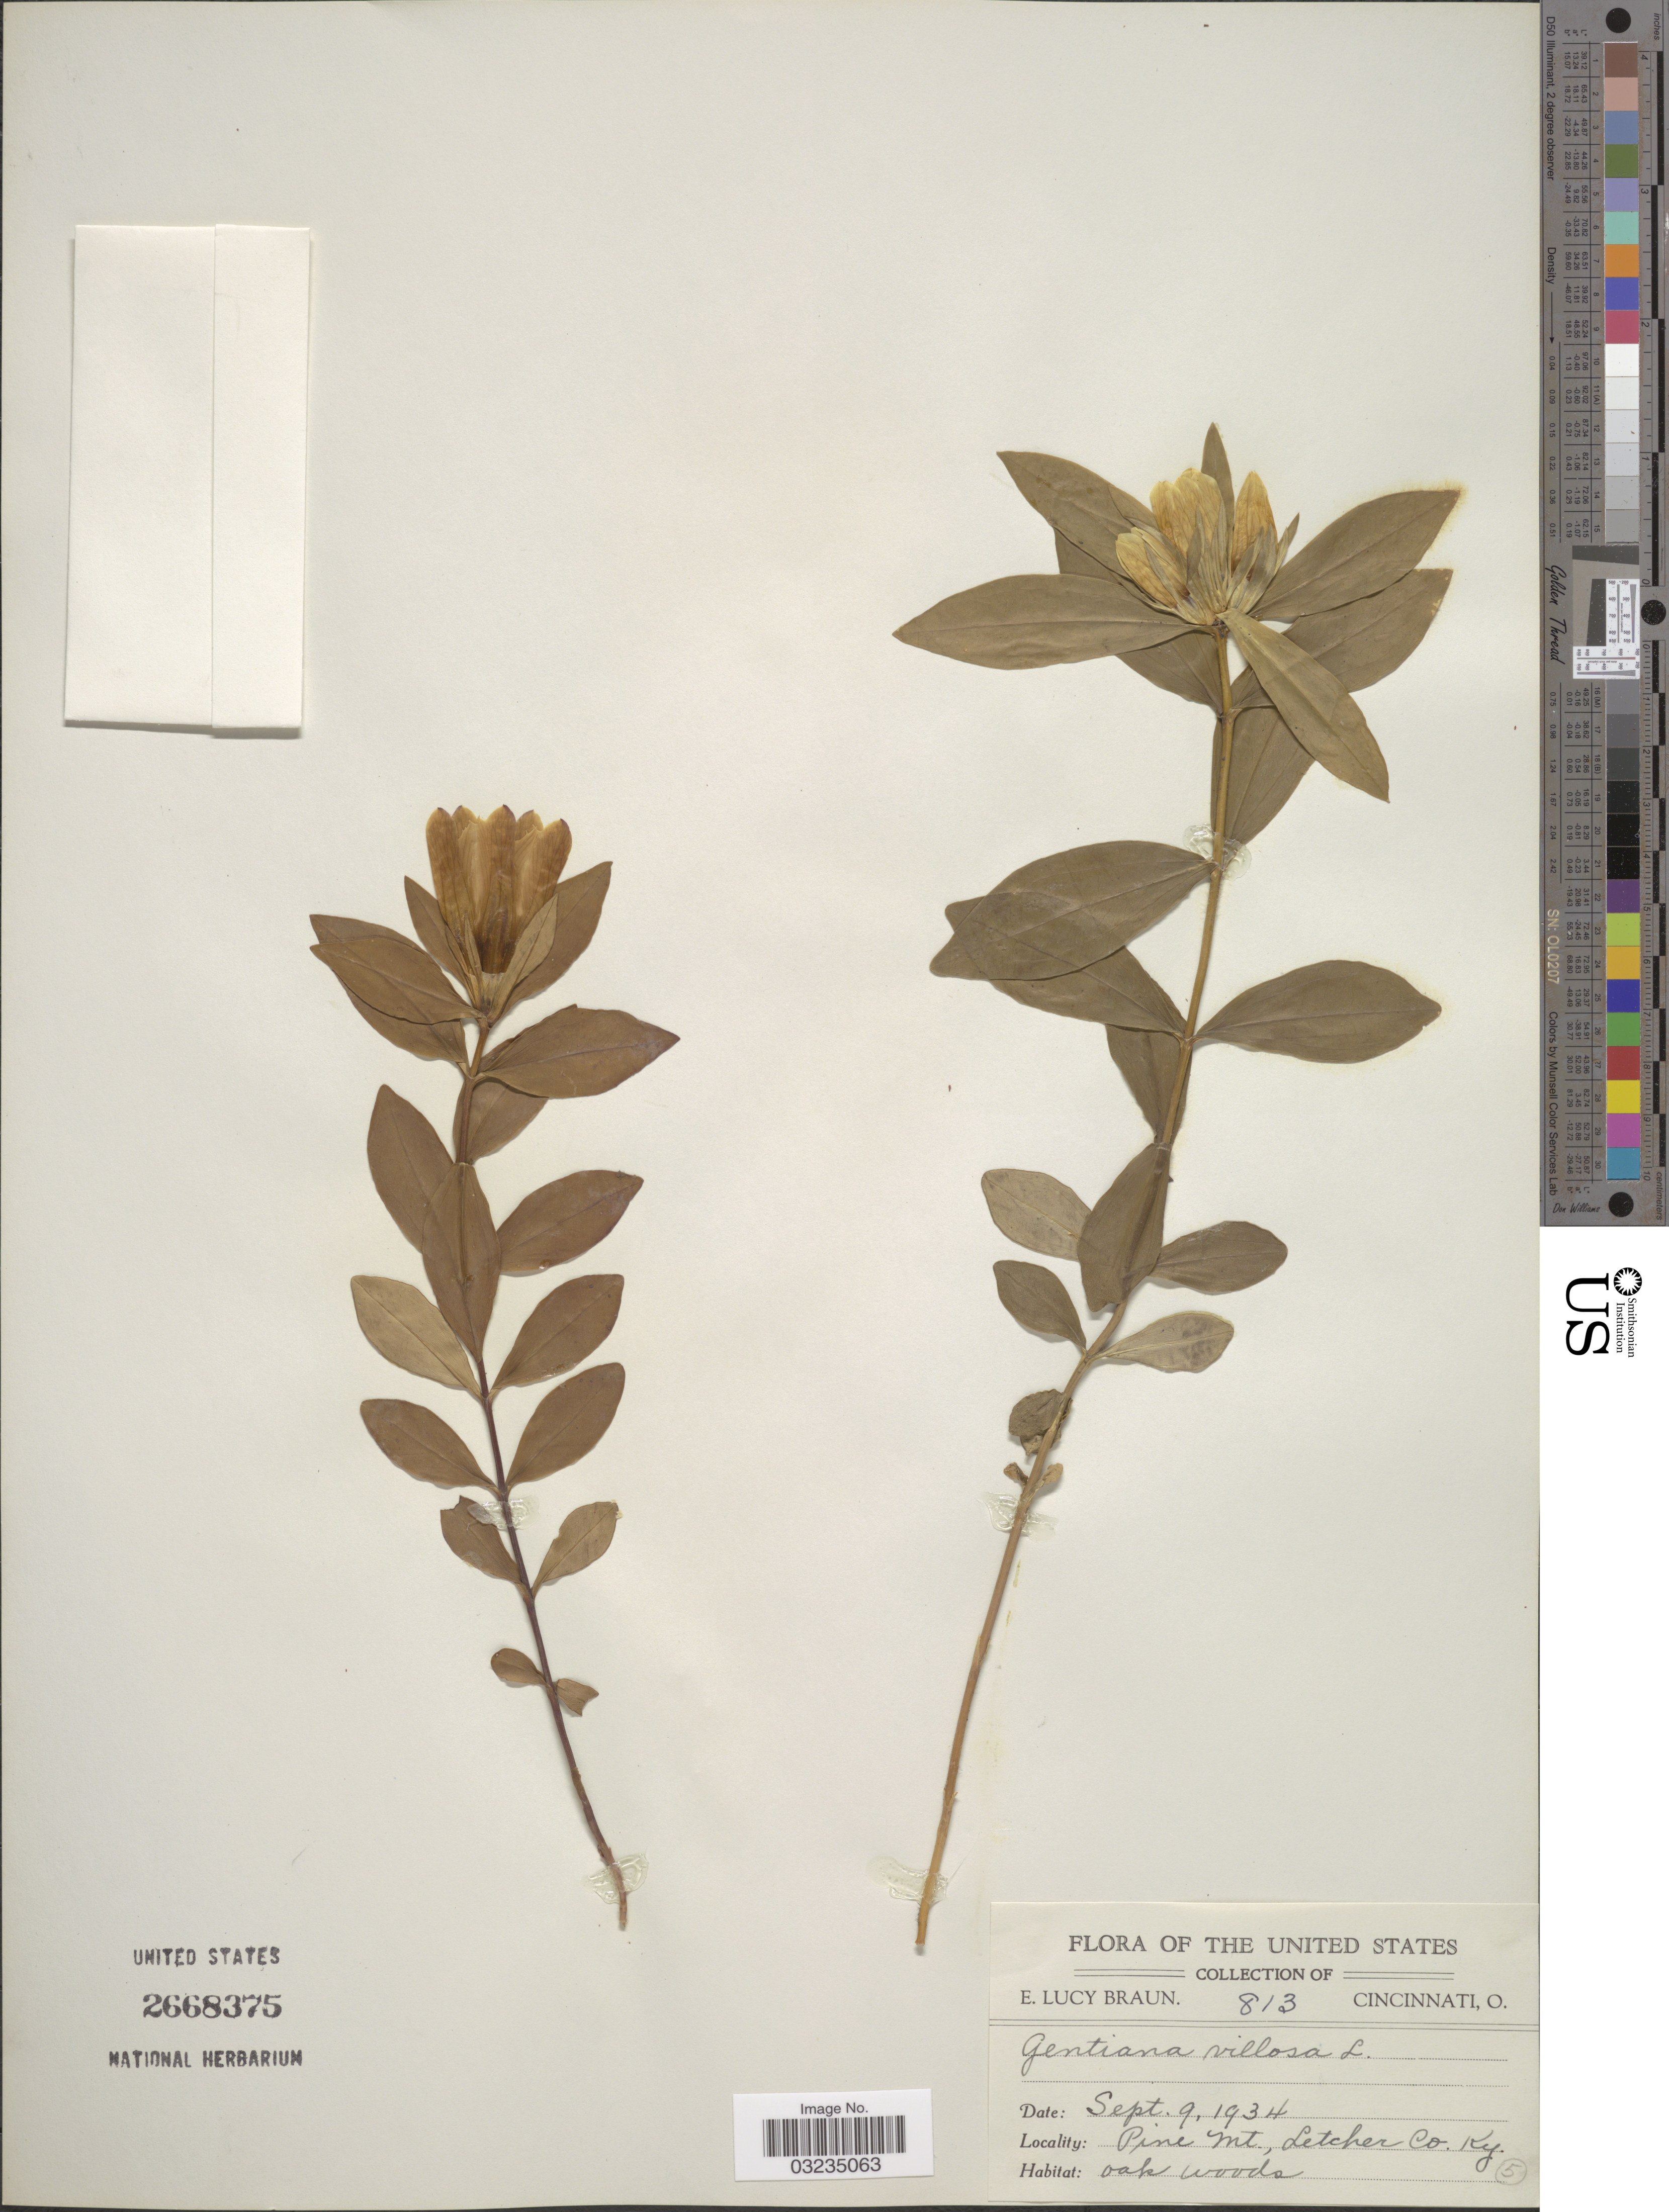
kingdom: Plantae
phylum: Tracheophyta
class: Magnoliopsida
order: Gentianales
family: Gentianaceae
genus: Gentiana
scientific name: Gentiana villosa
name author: L.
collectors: E. Braun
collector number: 813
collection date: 1934-09-09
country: United States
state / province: Kentucky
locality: Pine Mt., Letcher Co.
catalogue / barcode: US 2668375